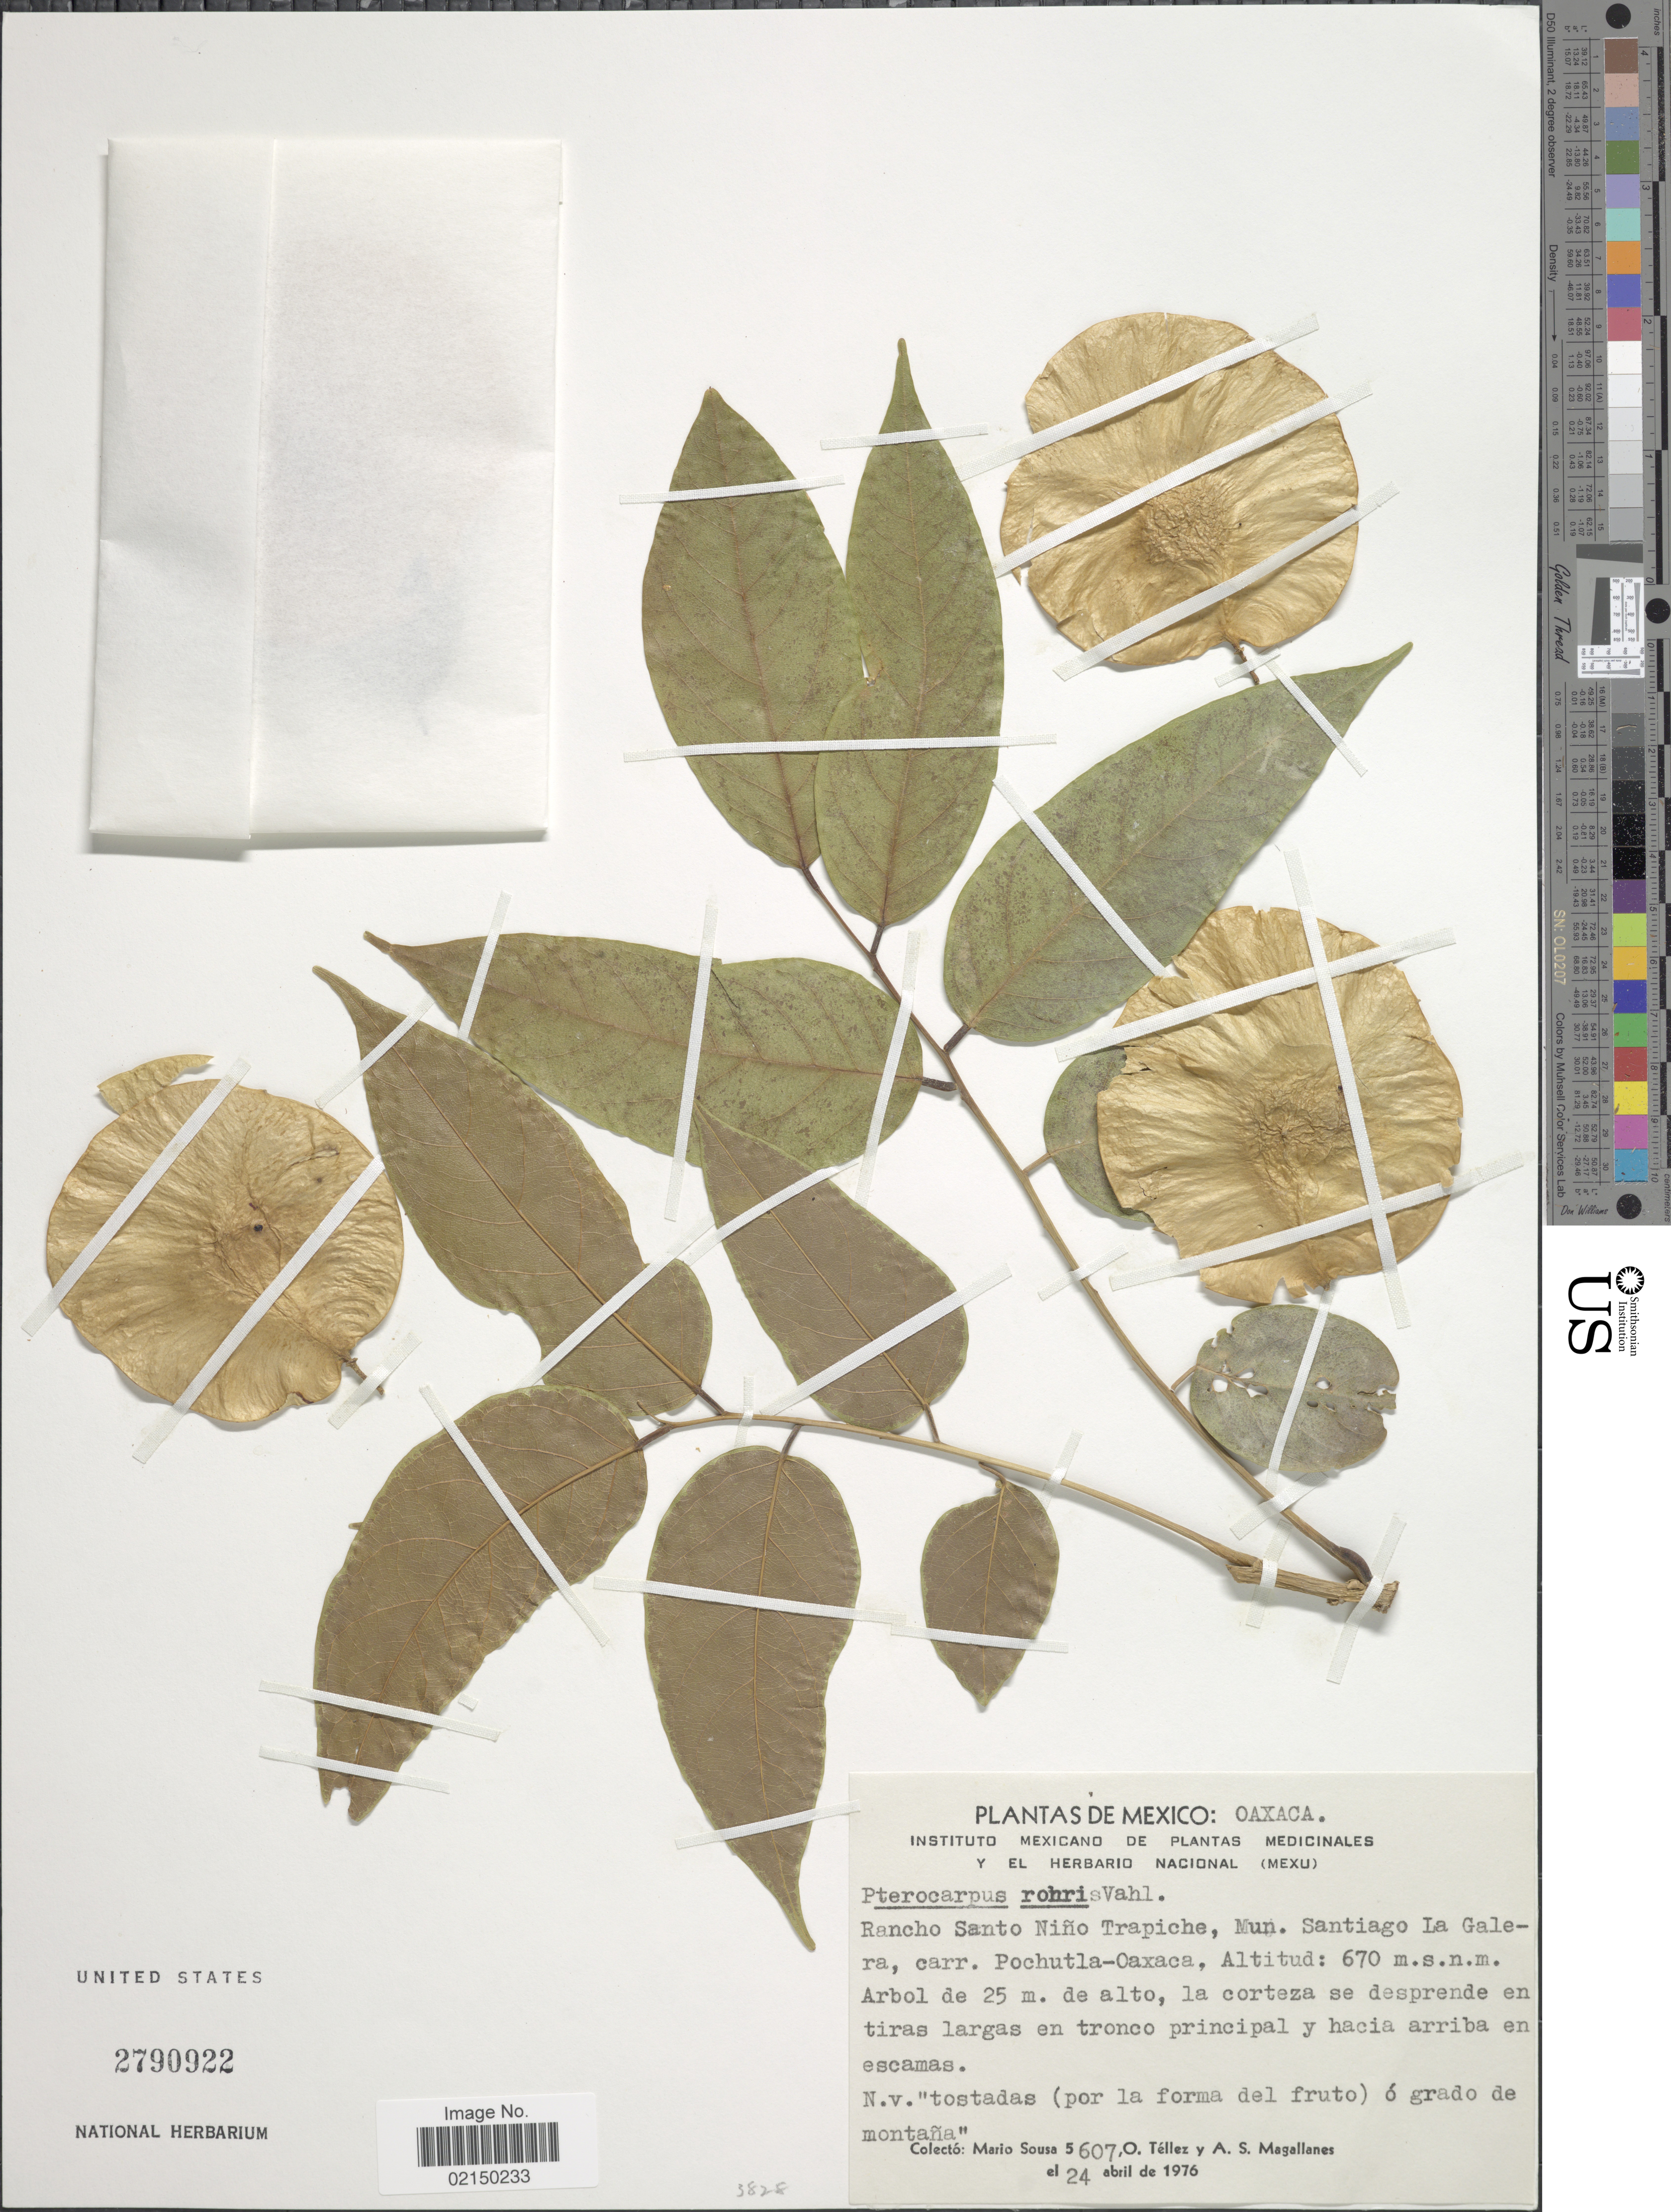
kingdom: Plantae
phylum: Tracheophyta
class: Magnoliopsida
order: Fabales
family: Fabaceae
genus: Pterocarpus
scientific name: Pterocarpus rohrii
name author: Vahl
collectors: M. Sousa S., O. Tellez & A. Magallanes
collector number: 5607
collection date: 1976-04-24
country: Mexico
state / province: Oaxaca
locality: Rancho Santo Nino Trapiche, Mun. Santiago La Galera, carr. Pochutla-Oaxaca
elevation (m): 670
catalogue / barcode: US 2790922